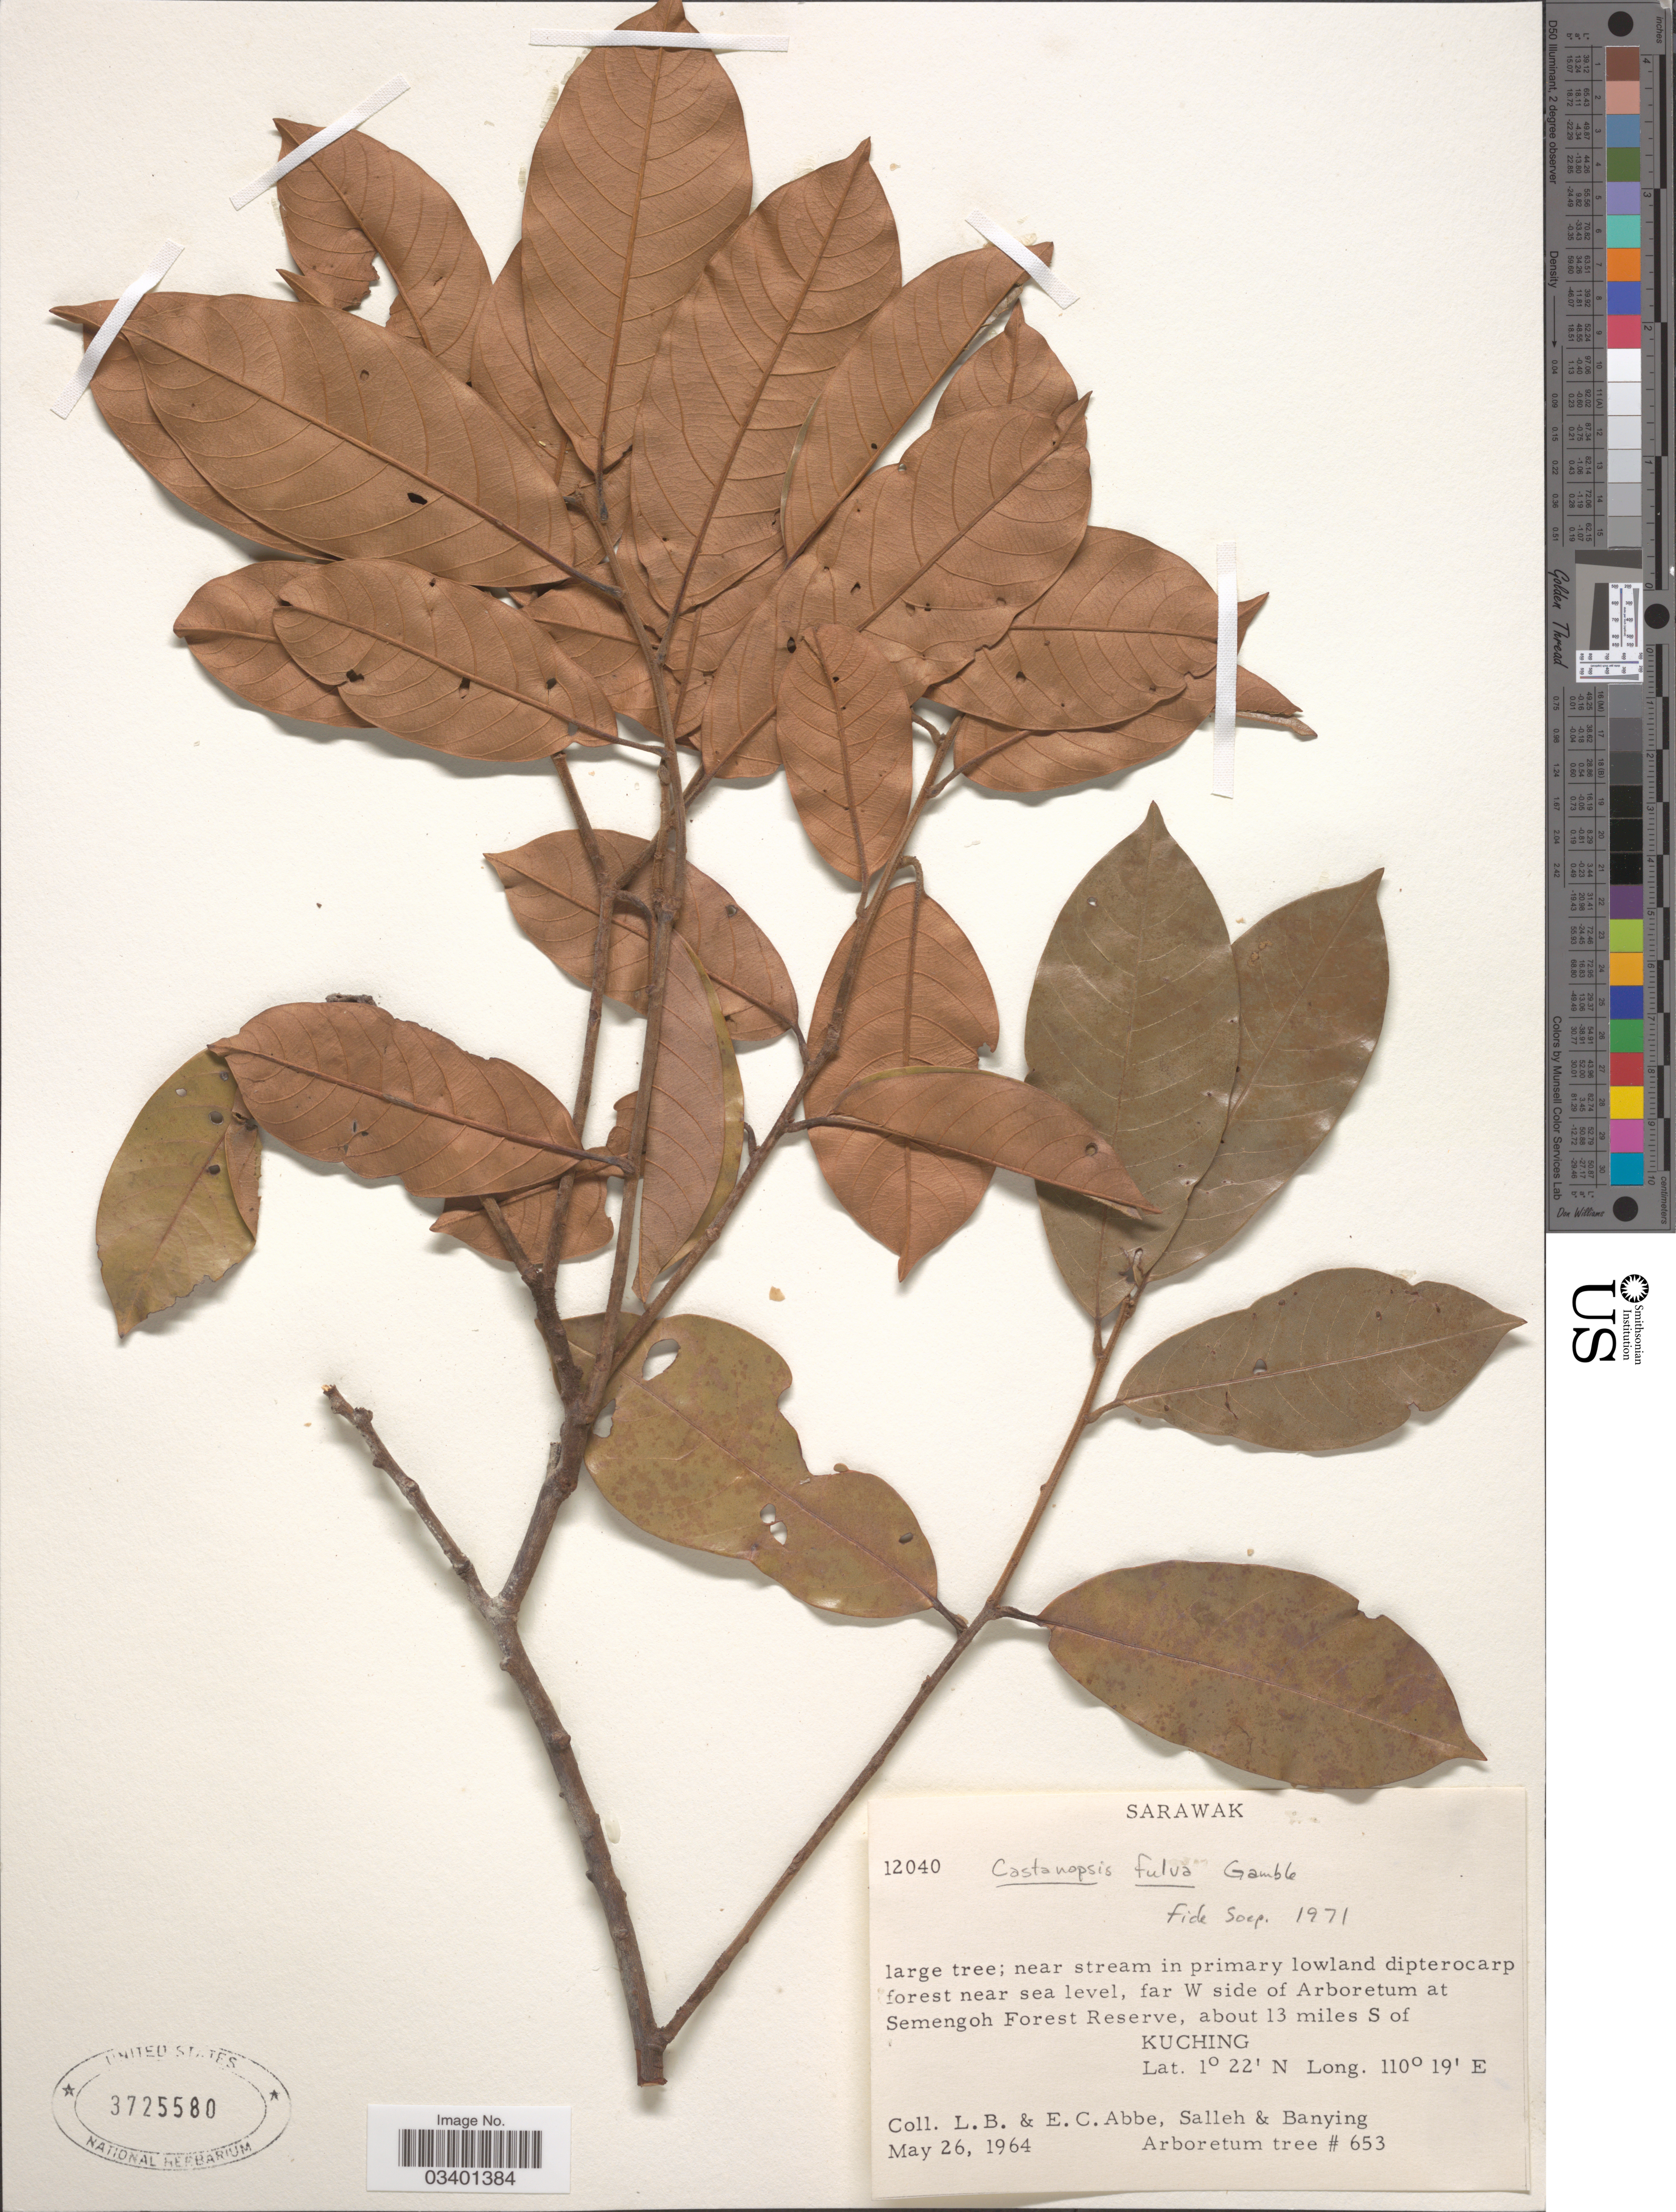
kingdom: Plantae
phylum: Tracheophyta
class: Magnoliopsida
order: Fagales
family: Fagaceae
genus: Castanopsis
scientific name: Castanopsis fulva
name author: Gamble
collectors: L. B. Abbe, E. C. Abbe, Salleh & Banying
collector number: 12040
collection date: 1964-05-26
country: Malaysia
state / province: Sarawak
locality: Far W side of Arboretum at Semengoh Forest Reserve, about 13 miles S of Kuching.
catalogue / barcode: US 3725580